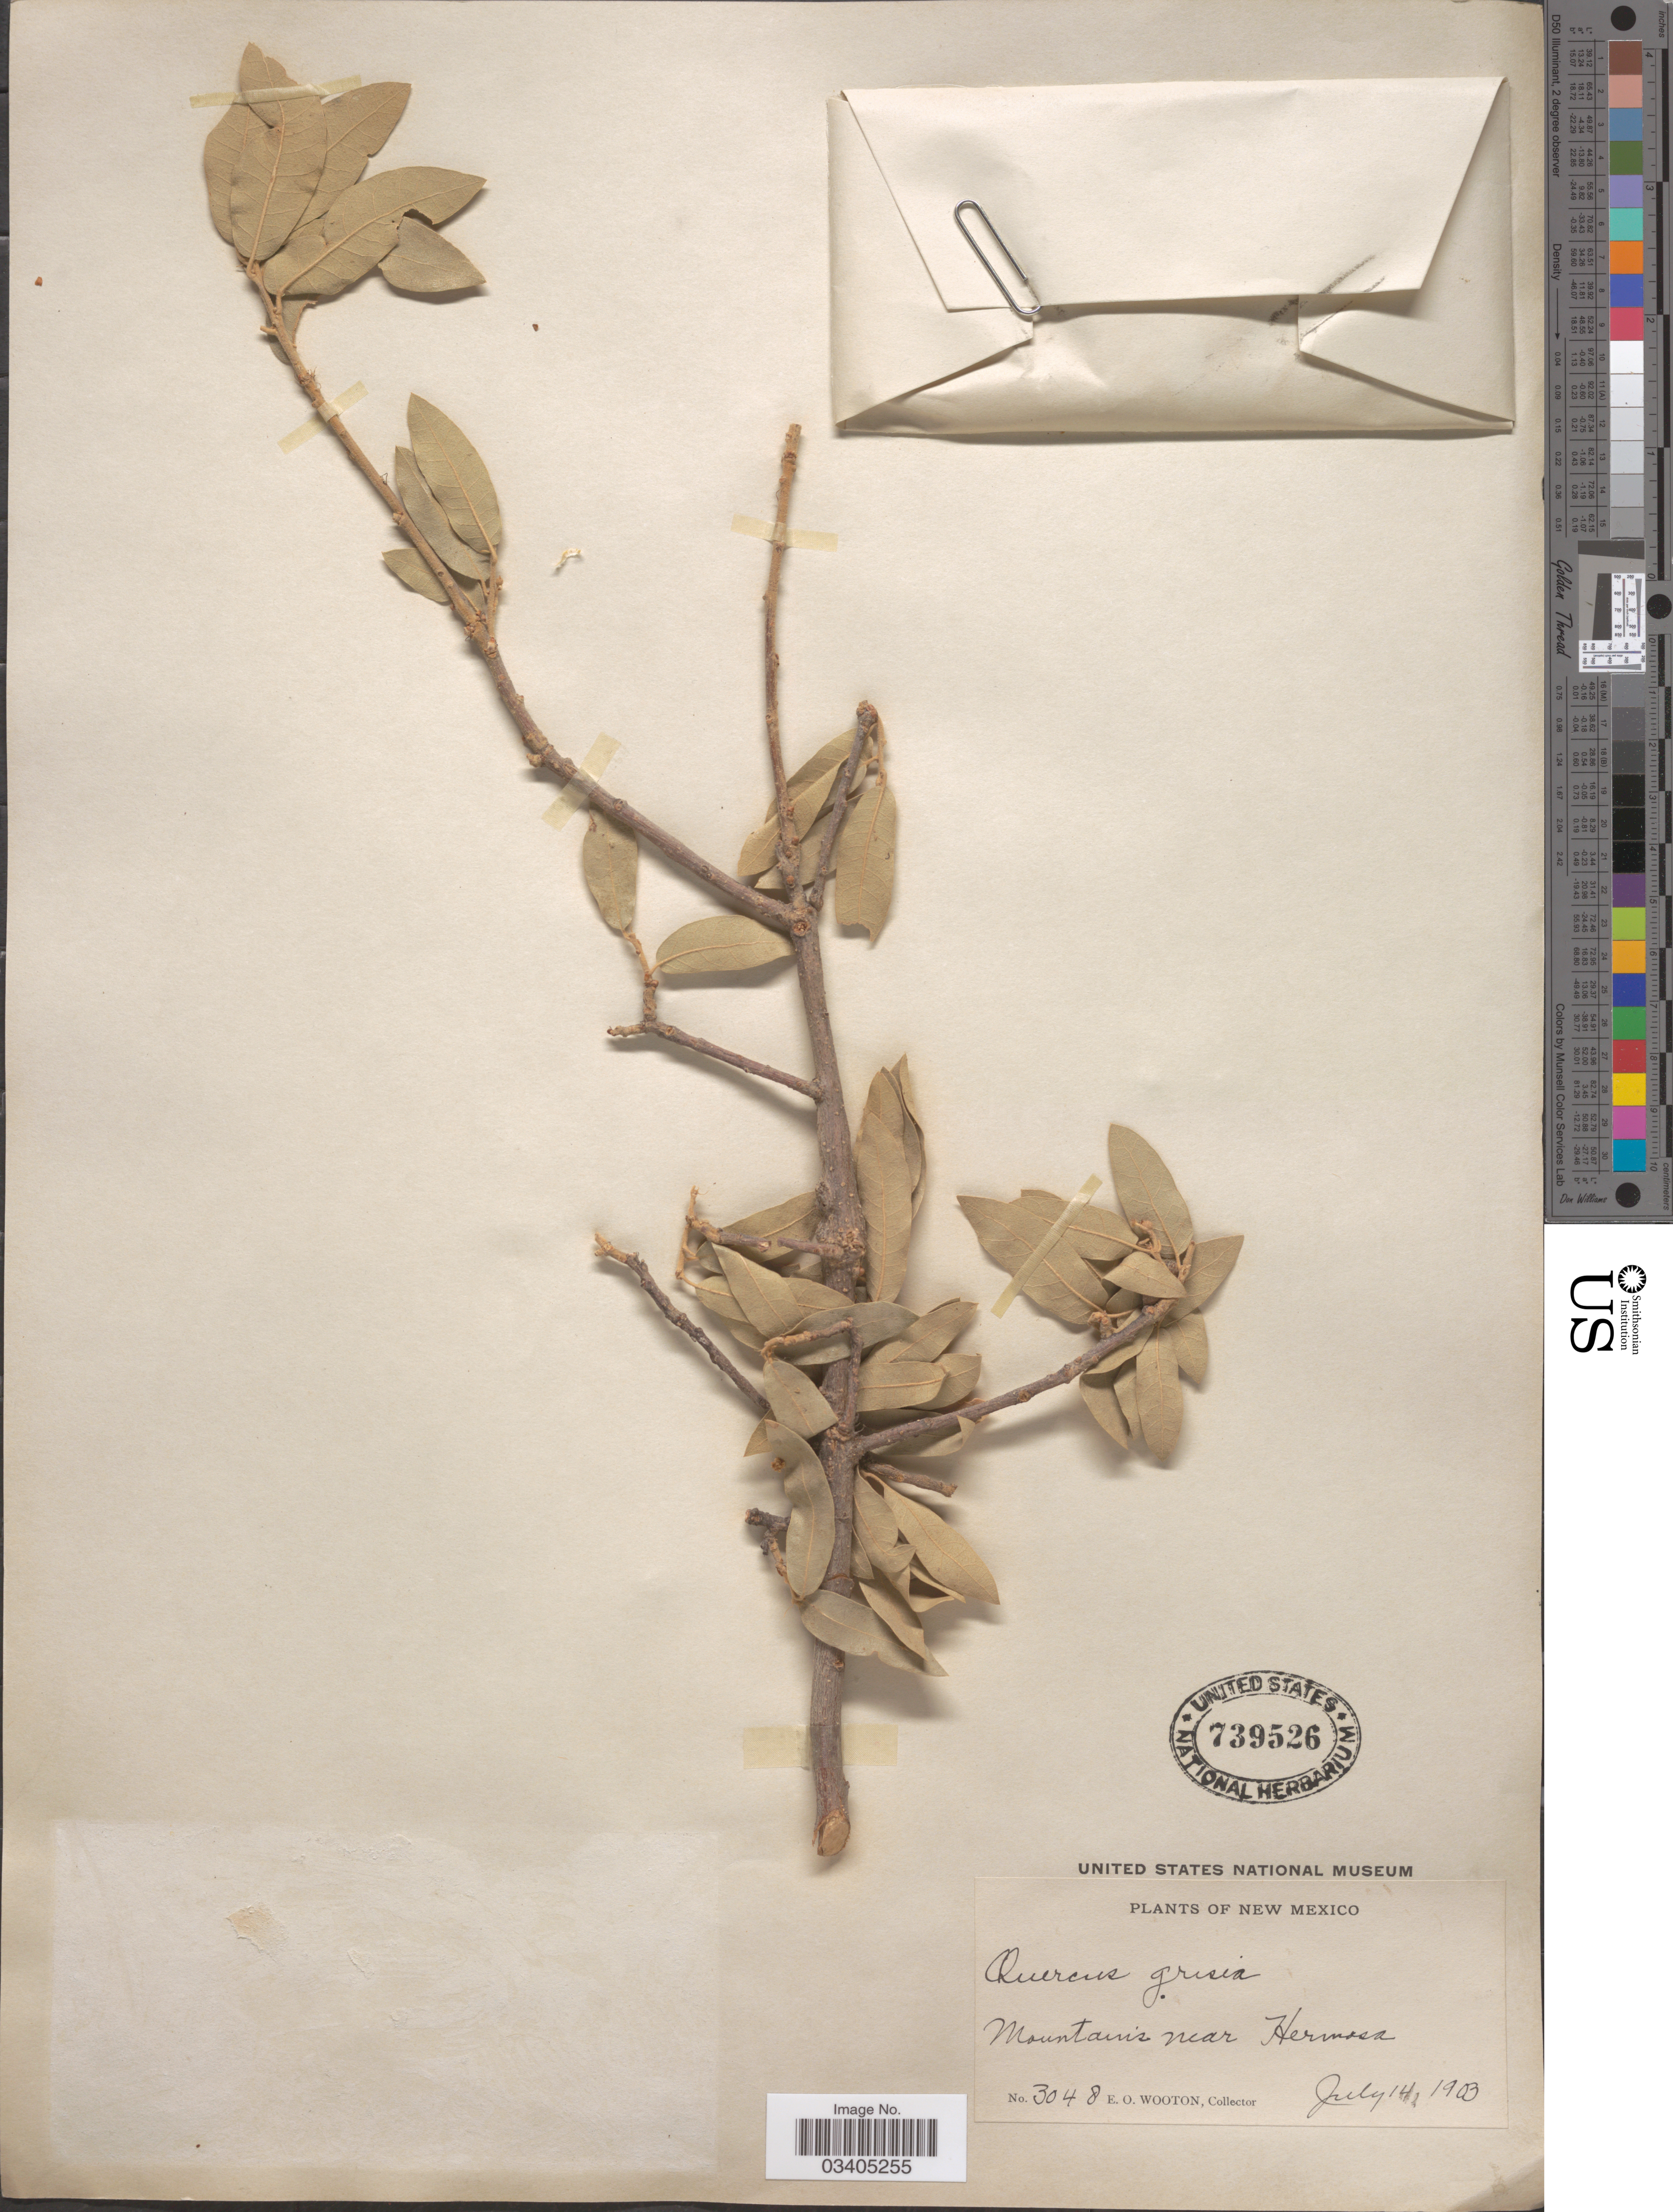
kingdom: Plantae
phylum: Tracheophyta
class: Magnoliopsida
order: Fagales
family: Fagaceae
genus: Quercus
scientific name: Quercus grisea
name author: Liebm.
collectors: E. O. Wooton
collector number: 3048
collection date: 1903-07-14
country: United States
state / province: New Mexico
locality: Mountains near Hermosa.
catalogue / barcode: US 739526